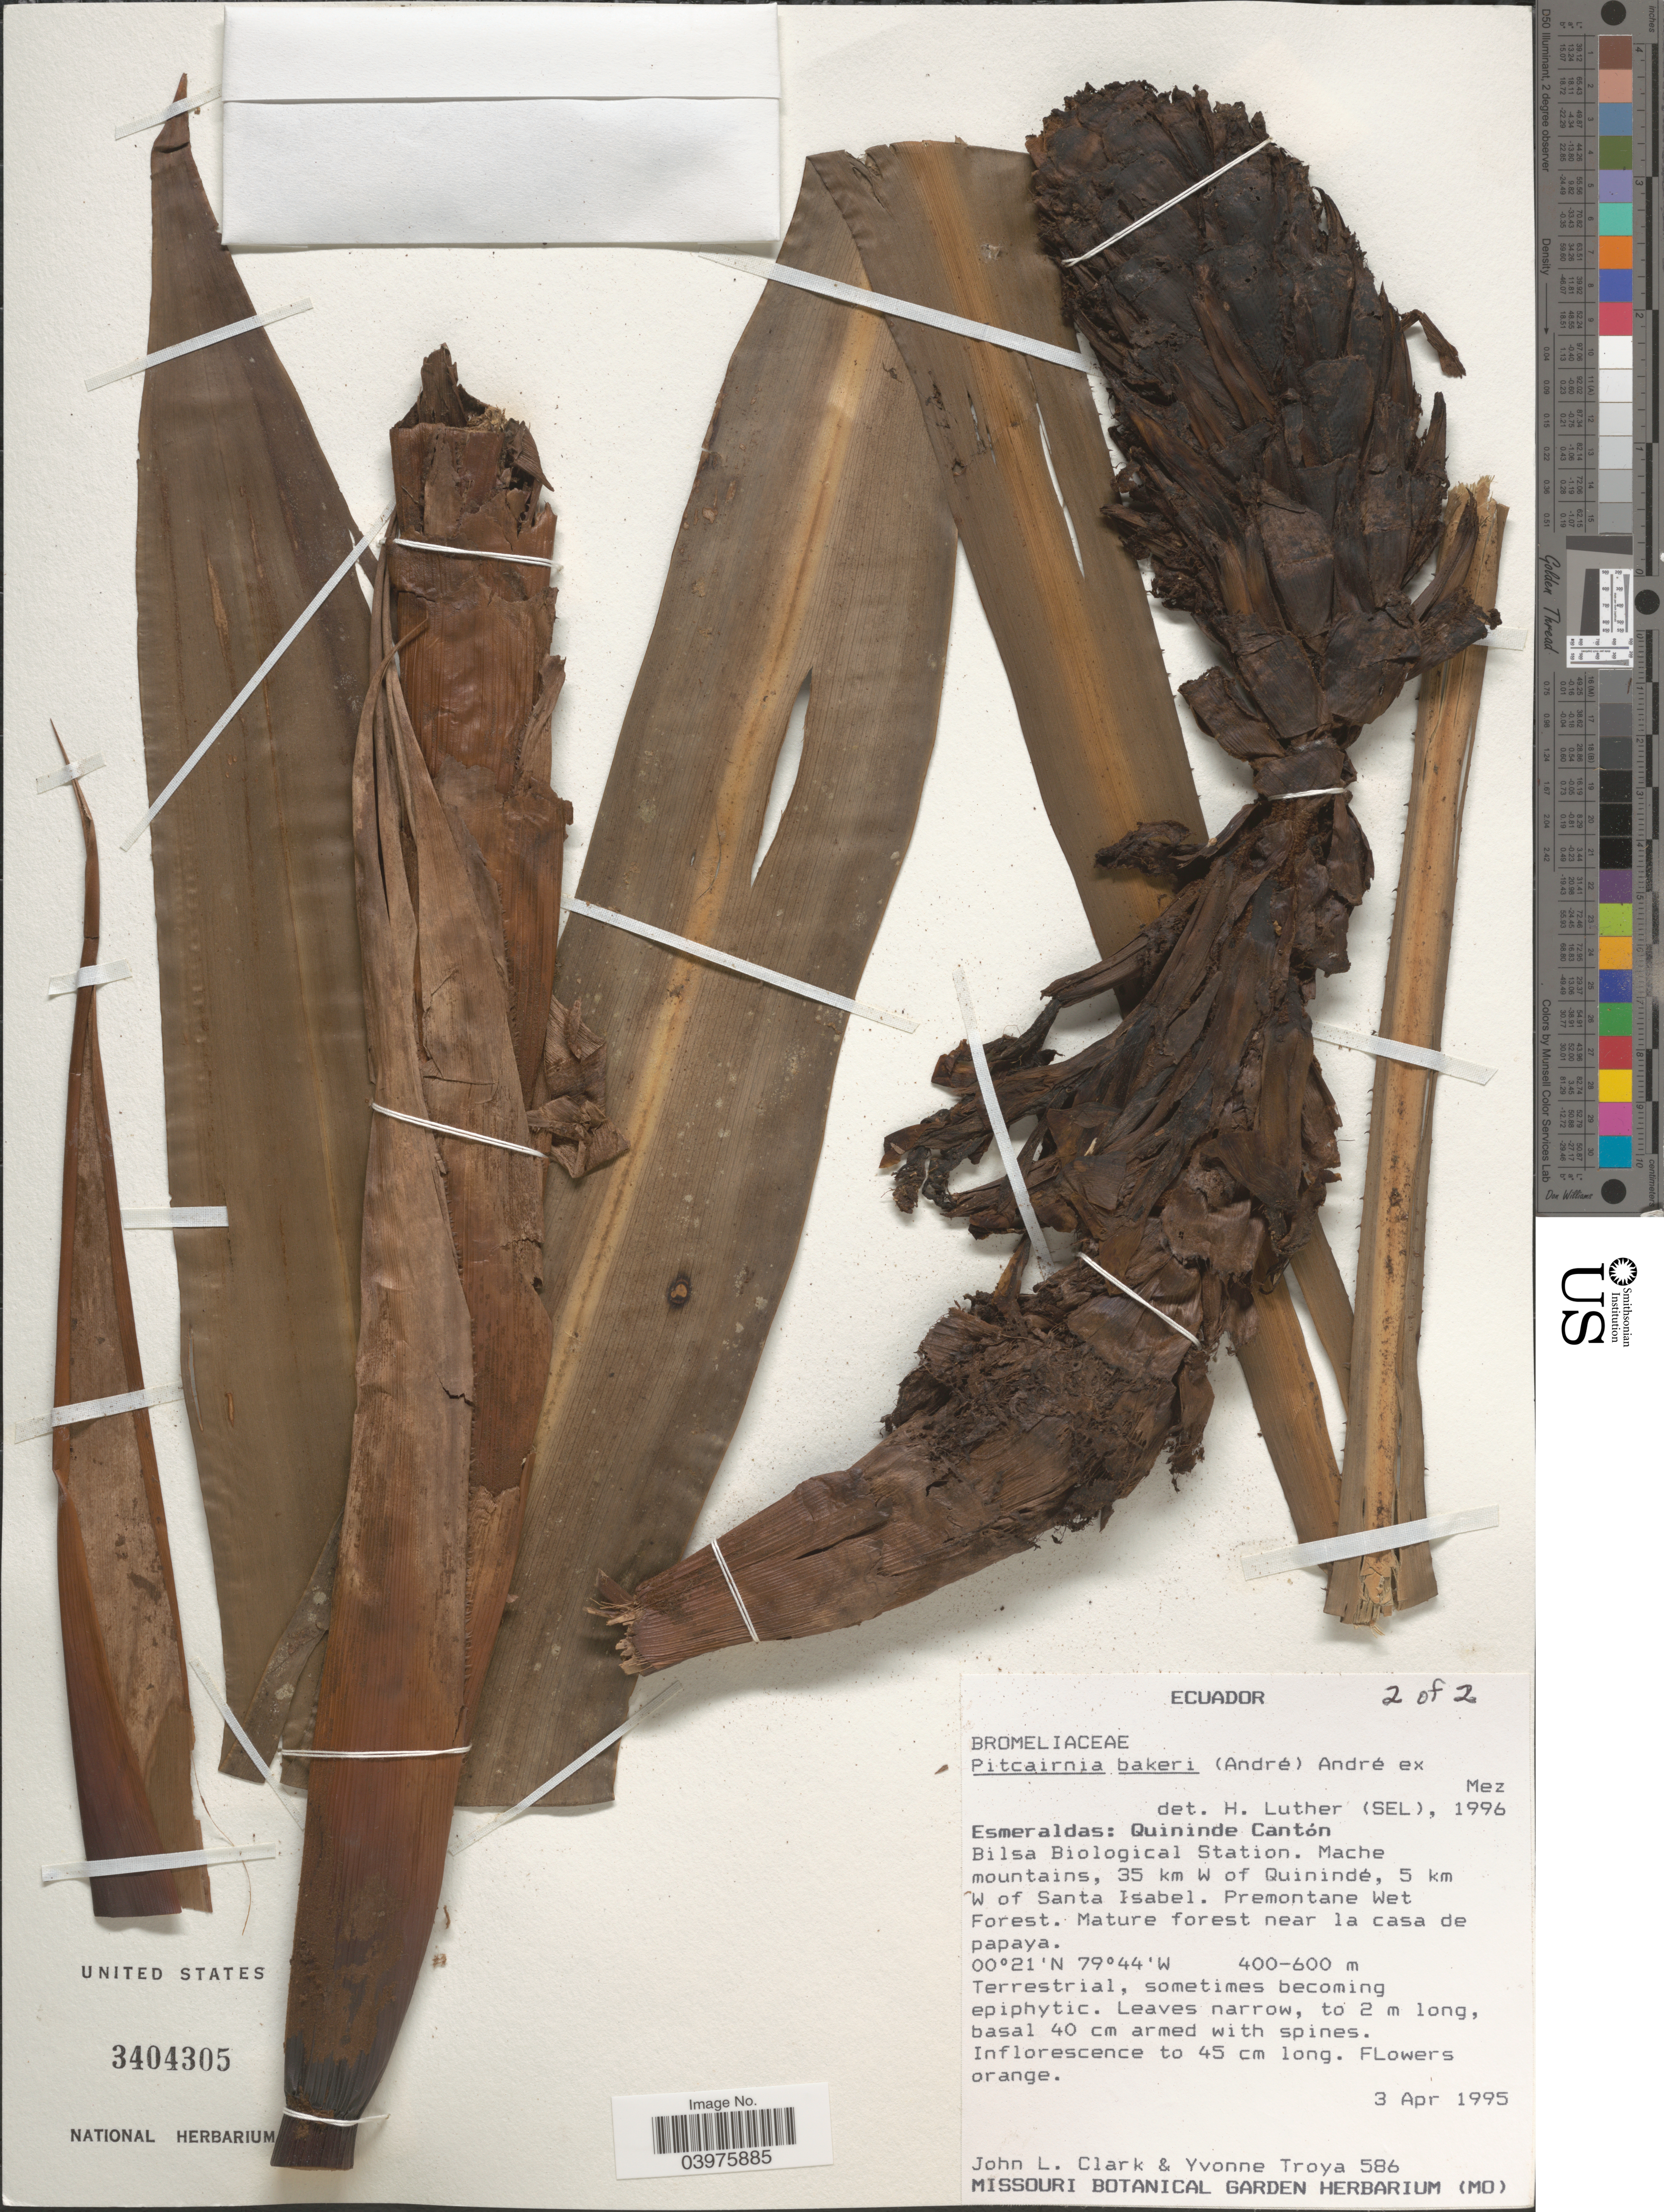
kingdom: Plantae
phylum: Tracheophyta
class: Liliopsida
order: Poales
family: Bromeliaceae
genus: Pitcairnia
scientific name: Pitcairnia bakeri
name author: (André) André ex Mez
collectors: J. L. Clark & Y. Troya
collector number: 586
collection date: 1995-04-03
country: Ecuador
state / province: Esmeraldas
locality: Quininde Cantón. Bilsa Biological Station. Mache mountains, 35 km W of Quinindé, 5 km W of Santa Isabel. Premontane Wet Forest.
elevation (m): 400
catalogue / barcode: US 3404305